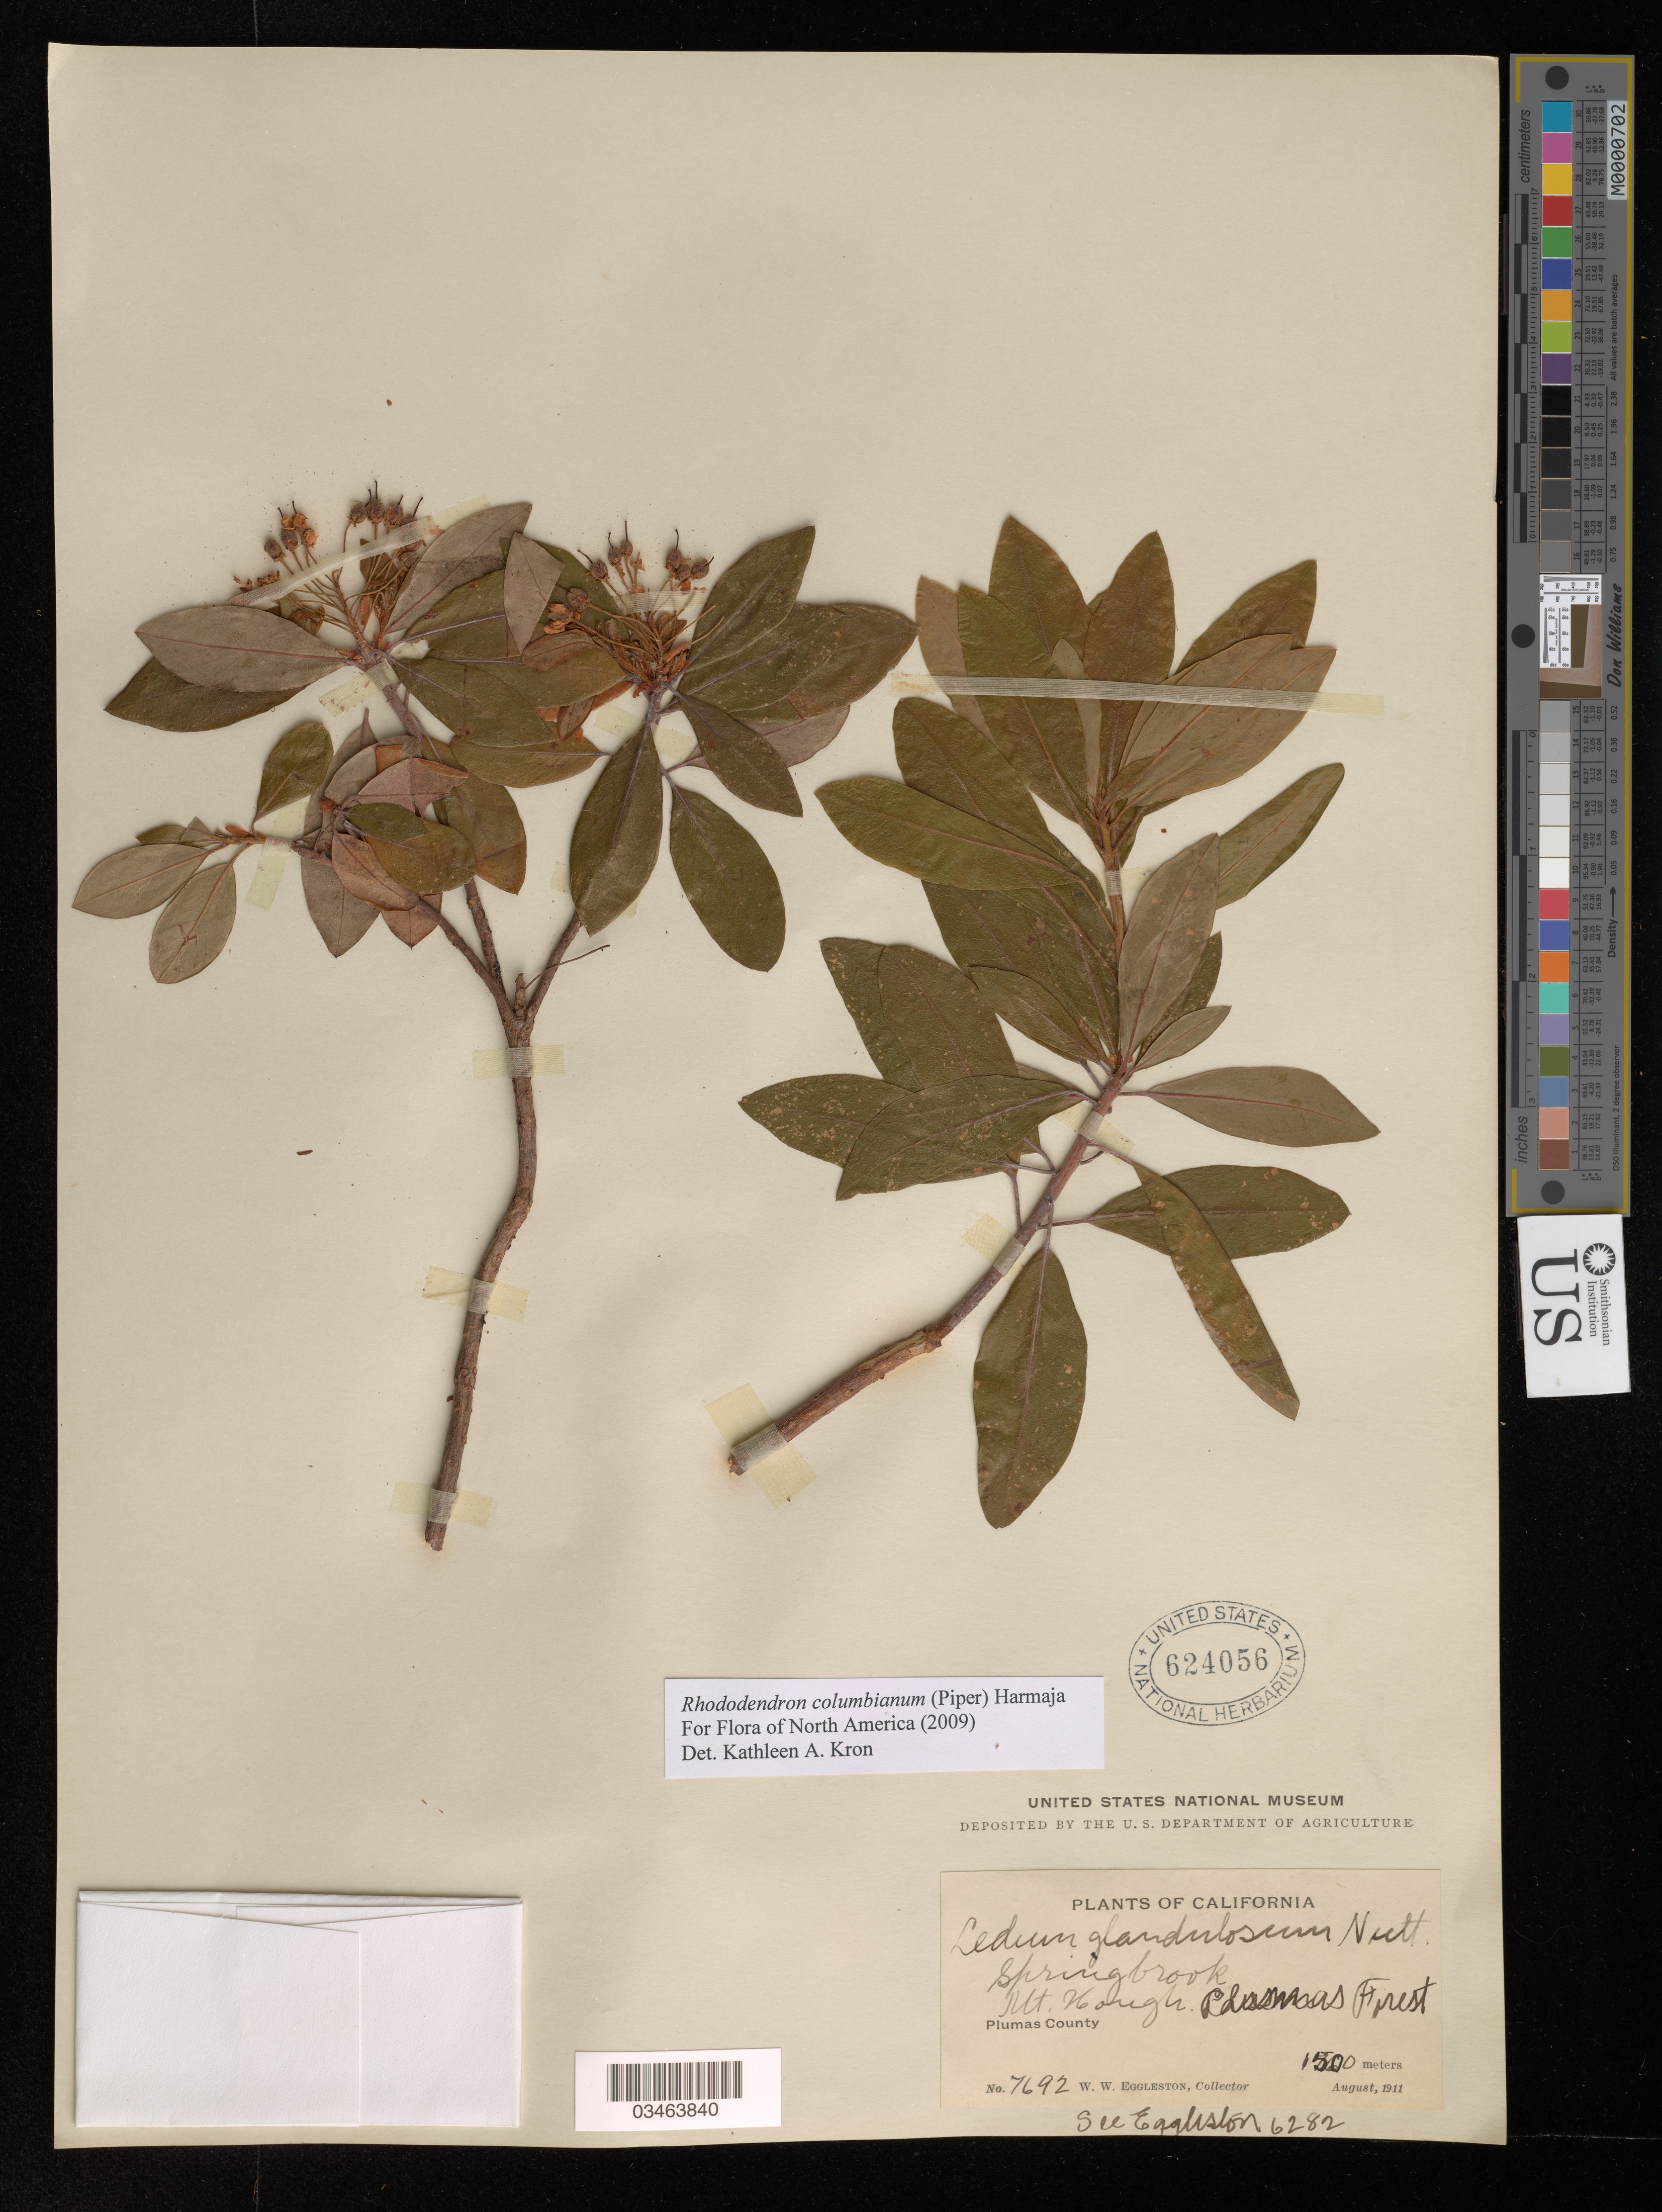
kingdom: Plantae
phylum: Tracheophyta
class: Magnoliopsida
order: Ericales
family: Ericaceae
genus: Rhododendron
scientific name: Rhododendron columbianum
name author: (Piper) Harmaja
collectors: W. W. Eggleston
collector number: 7692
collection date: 1911-08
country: United States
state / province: California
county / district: Plumas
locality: Springbrook. Mt. Hough. Plumas County.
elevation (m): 1500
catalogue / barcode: US 624056